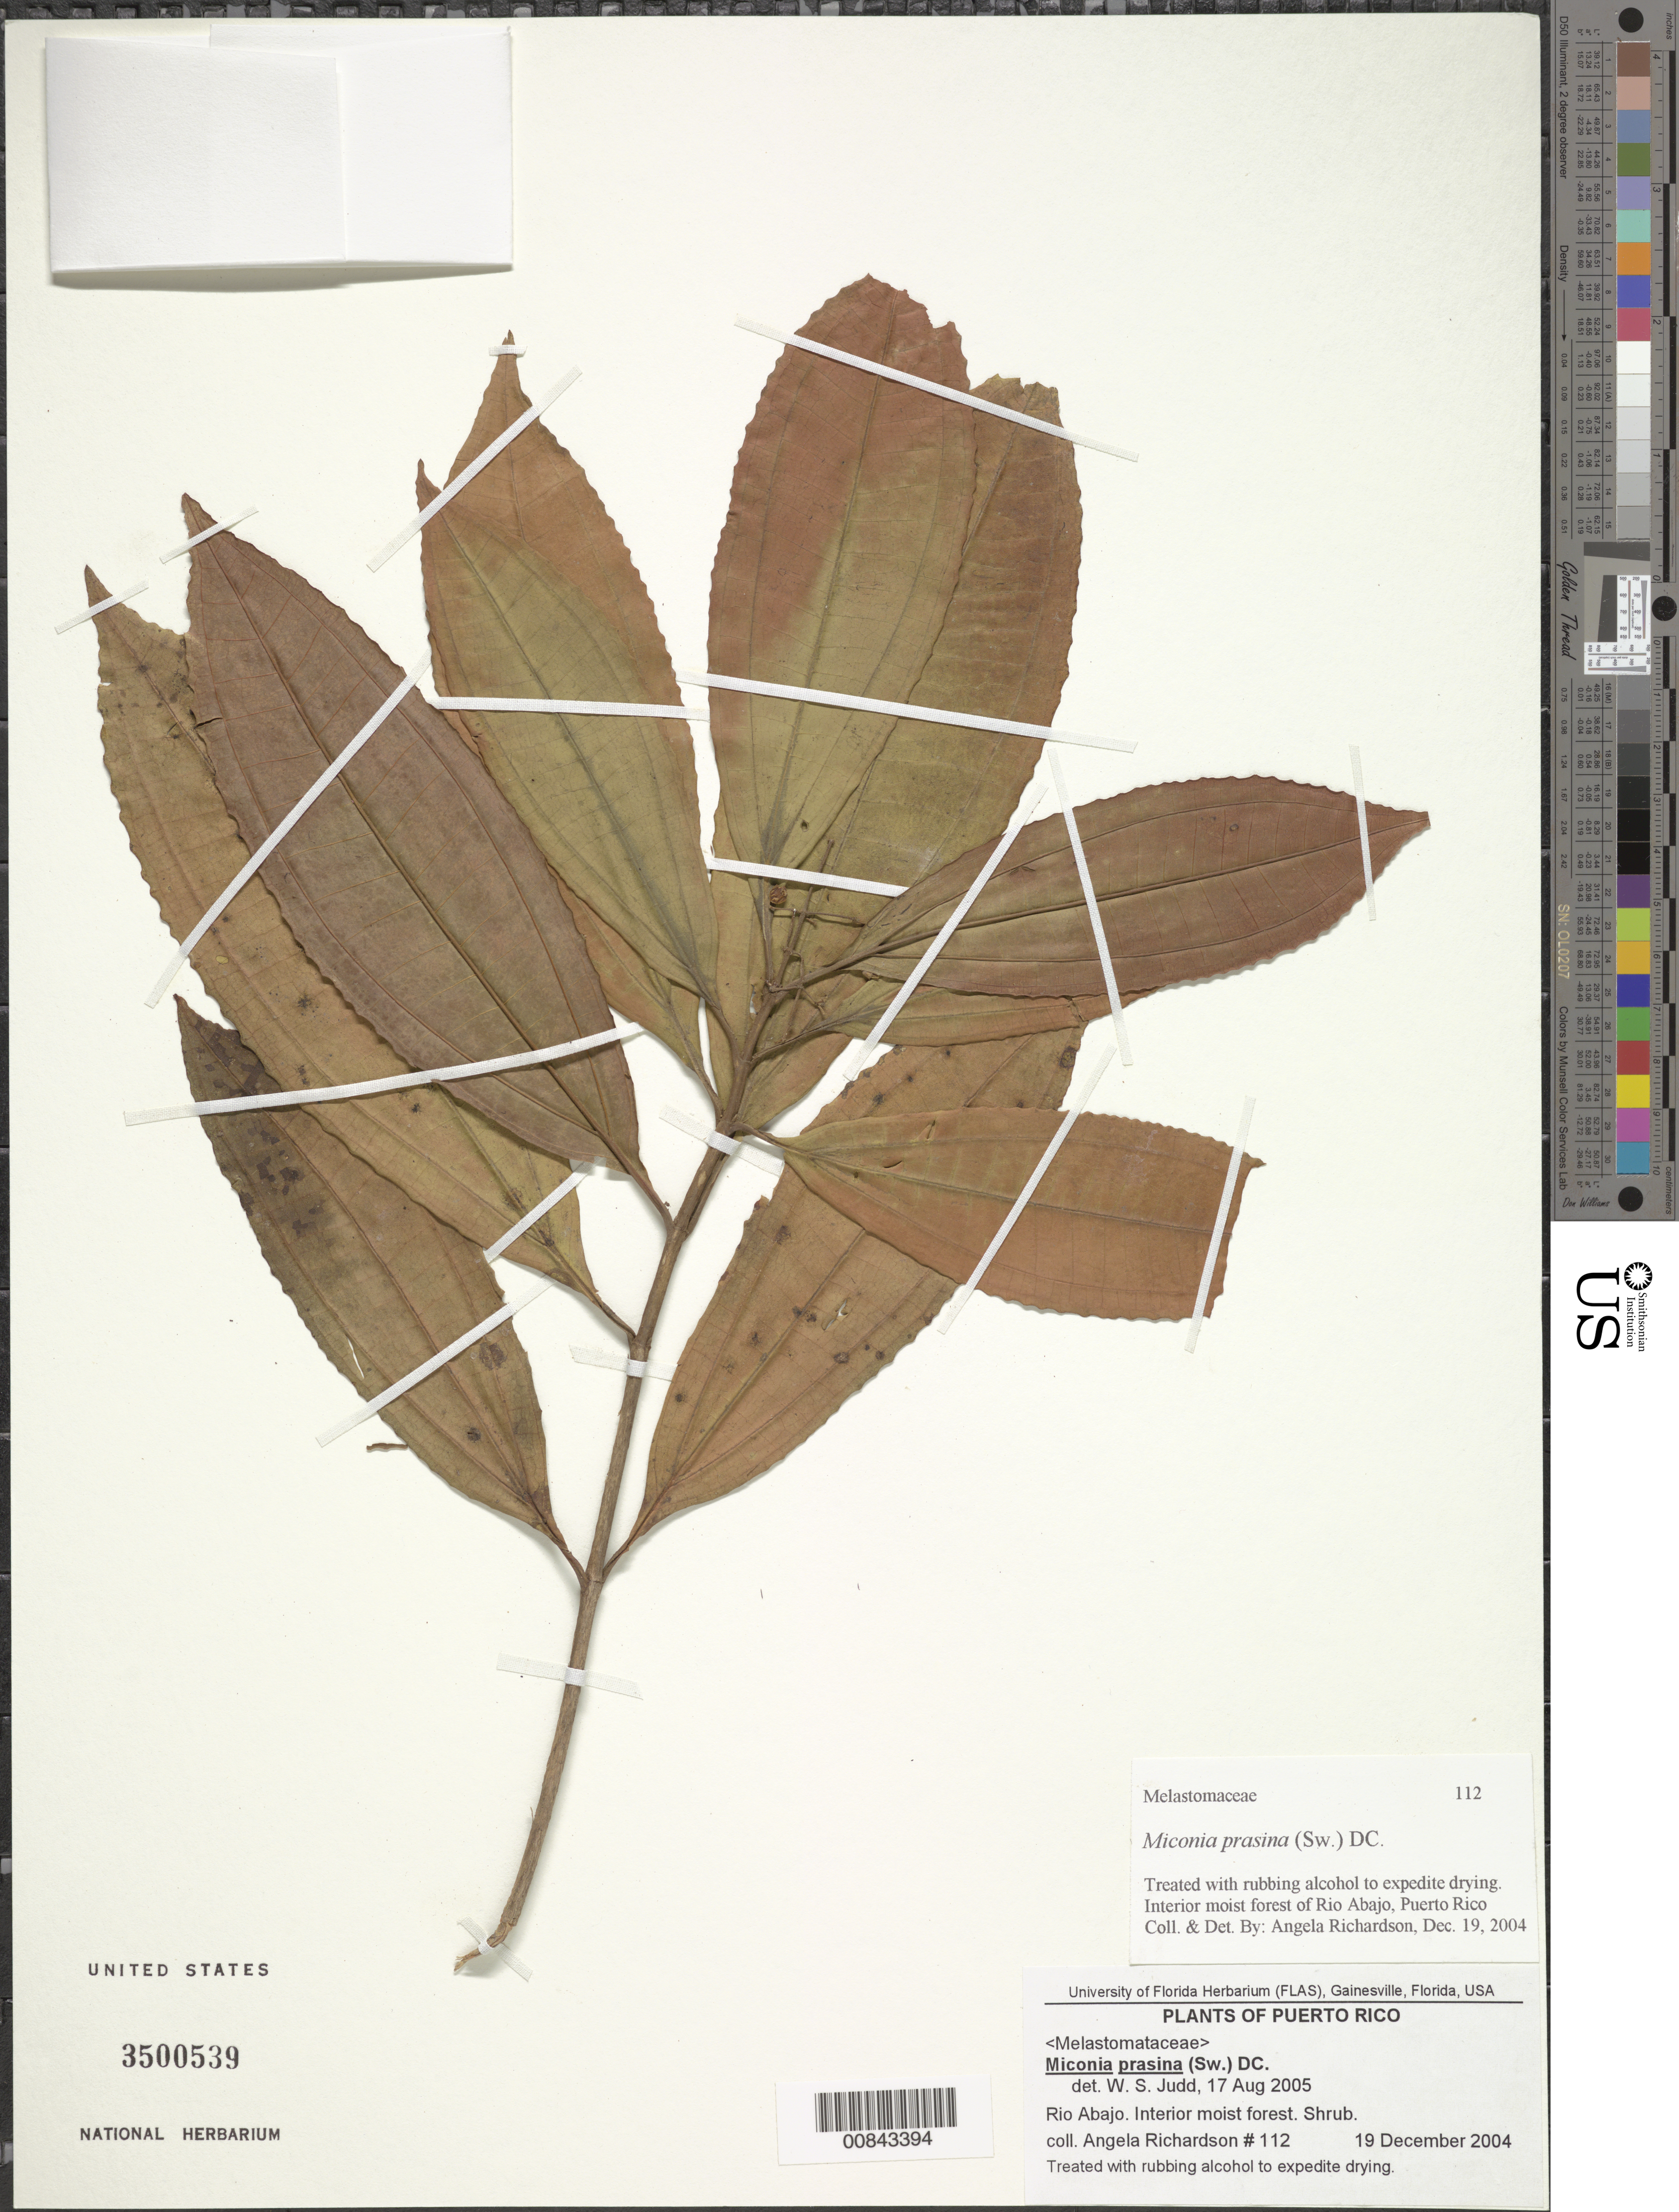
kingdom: Plantae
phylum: Tracheophyta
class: Magnoliopsida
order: Myrtales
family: Melastomataceae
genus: Miconia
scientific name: Miconia prasina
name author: (Sw.) DC.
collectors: A. Richardson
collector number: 112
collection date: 2004-12-19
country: Puerto Rico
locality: Rio Abajo. Interior moist forest.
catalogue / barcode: US 3500539